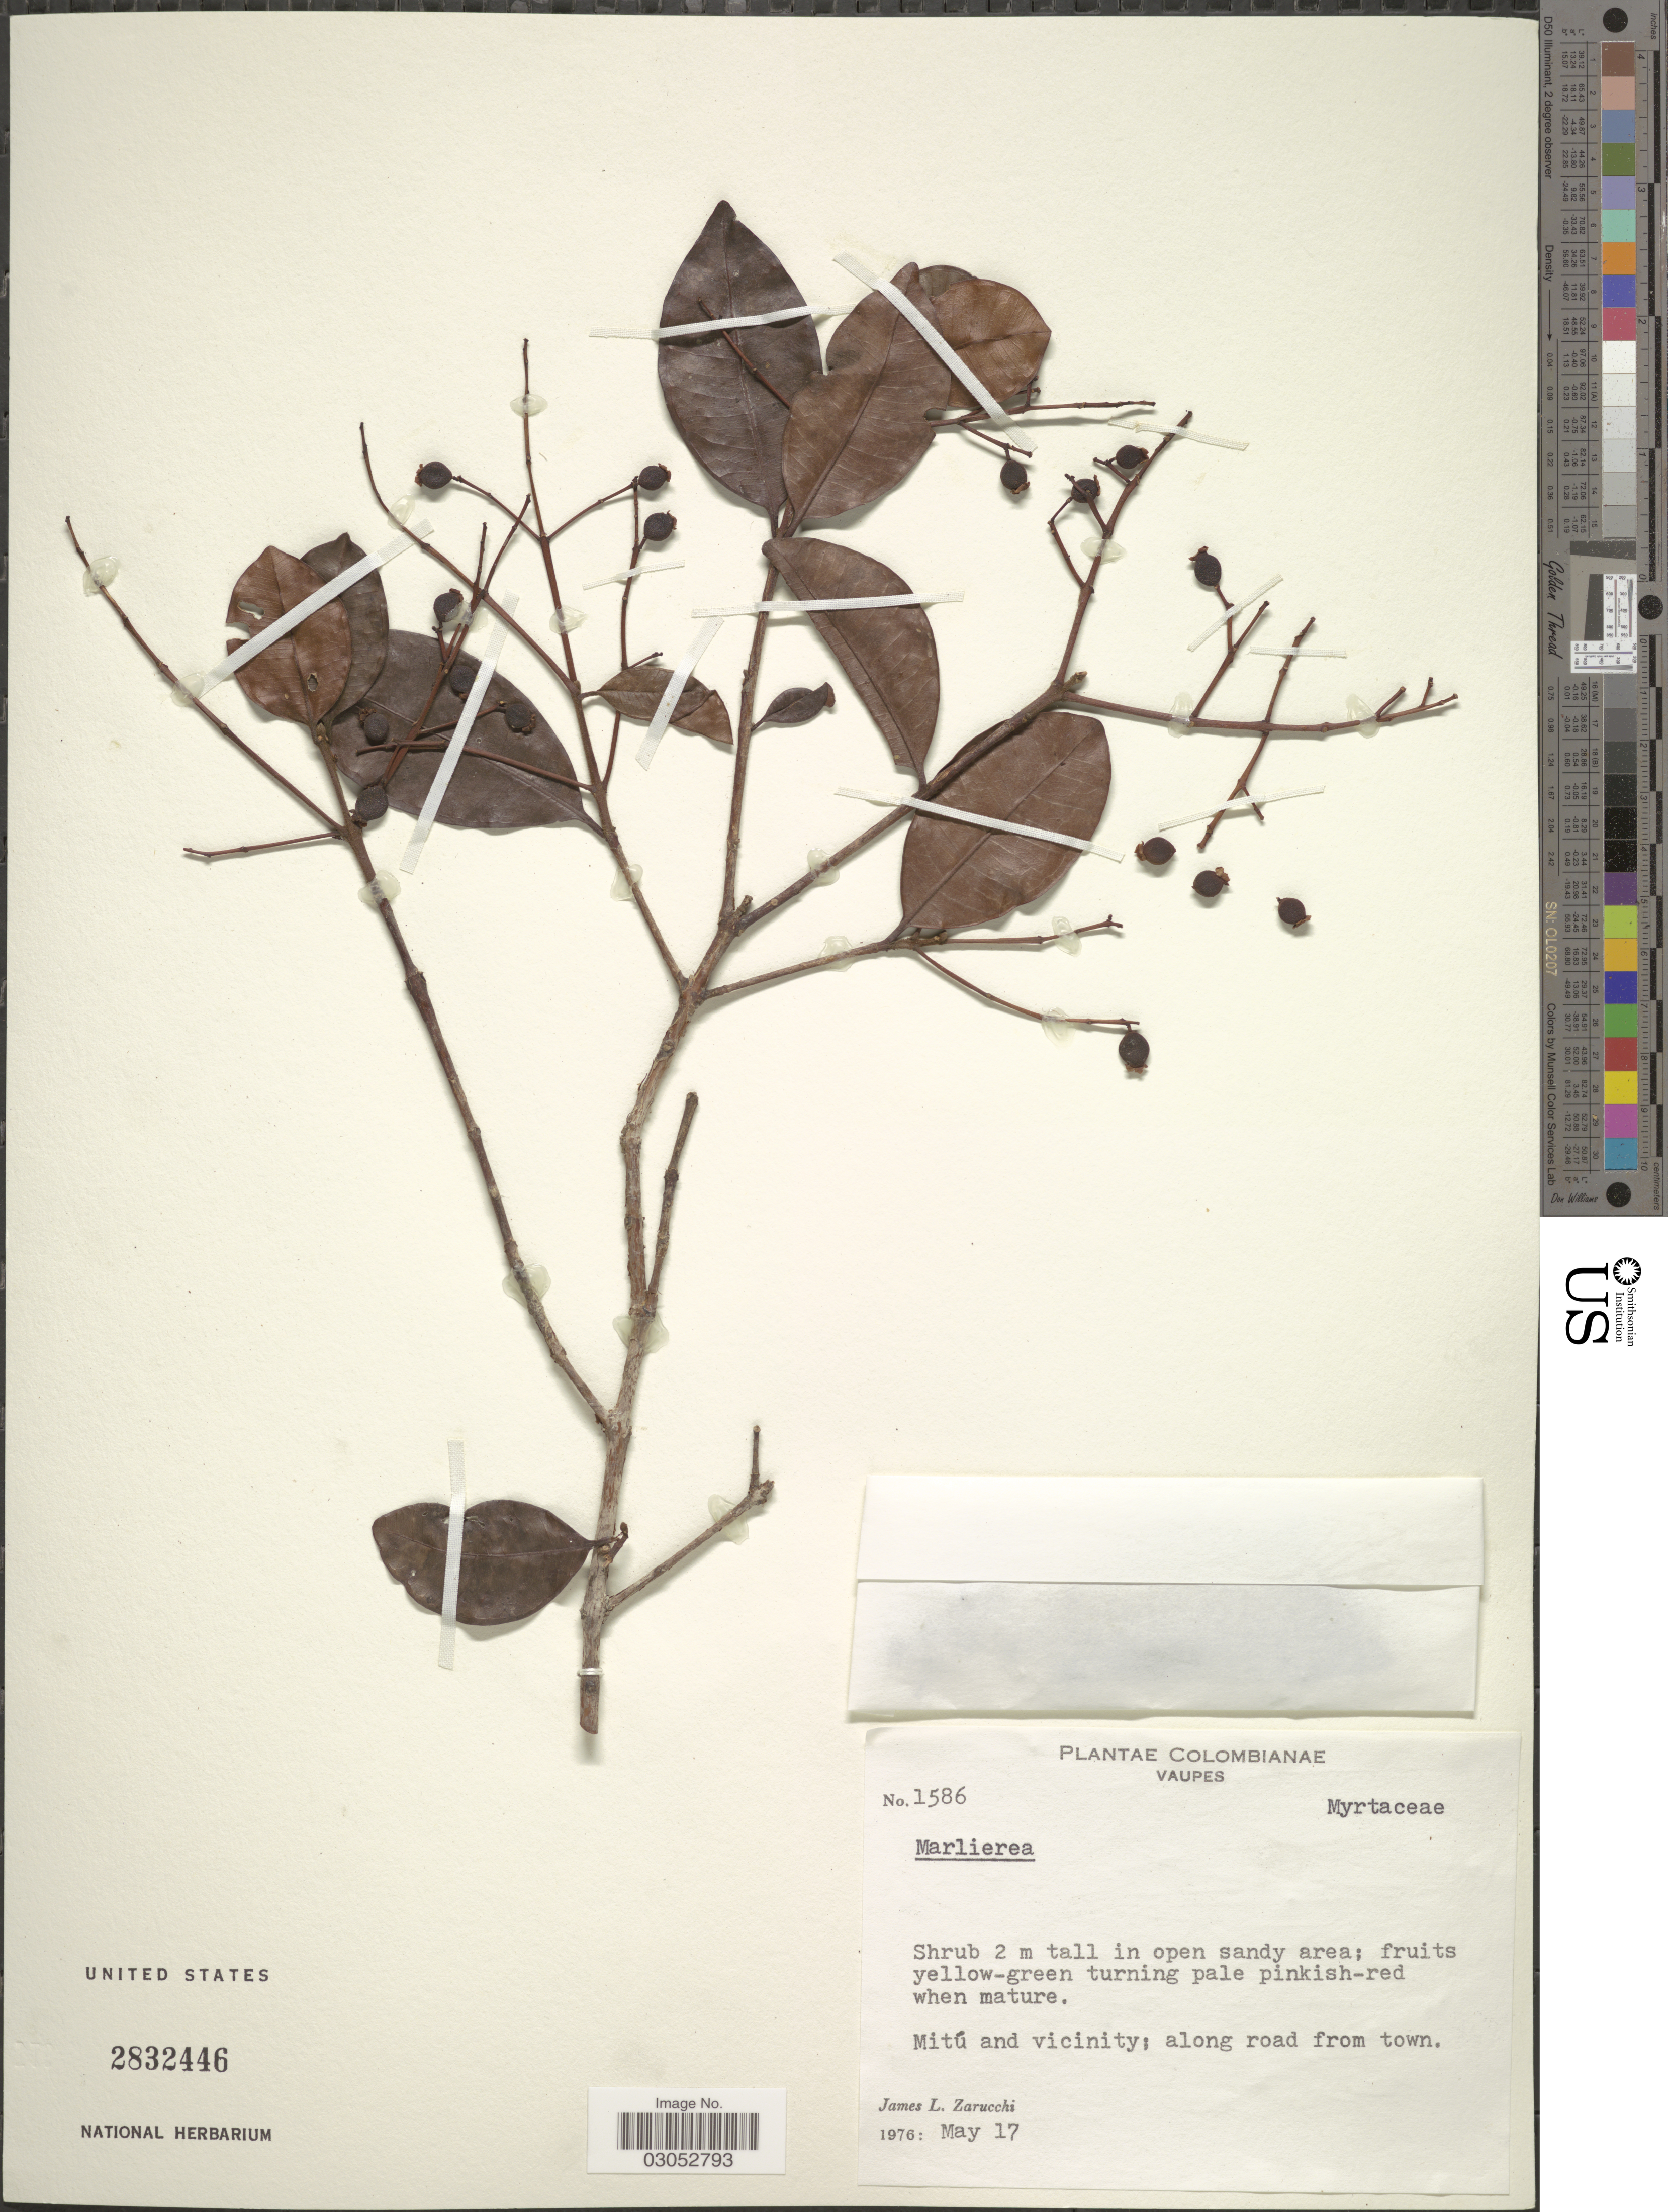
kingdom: Plantae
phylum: Tracheophyta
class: Magnoliopsida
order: Myrtales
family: Myrtaceae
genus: Myrcia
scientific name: Myrcia guianensis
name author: (Aubl.) DC.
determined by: Parra-O, Carlos A., Instituto de Ciencias Naturales - Universidad Nacional de Colombia (COLOMBIA)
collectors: J. L. Zarucchi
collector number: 1586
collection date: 1976-05-17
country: Colombia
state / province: Vaupés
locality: Mitú and vicinity; along road from town.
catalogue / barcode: US 2832446